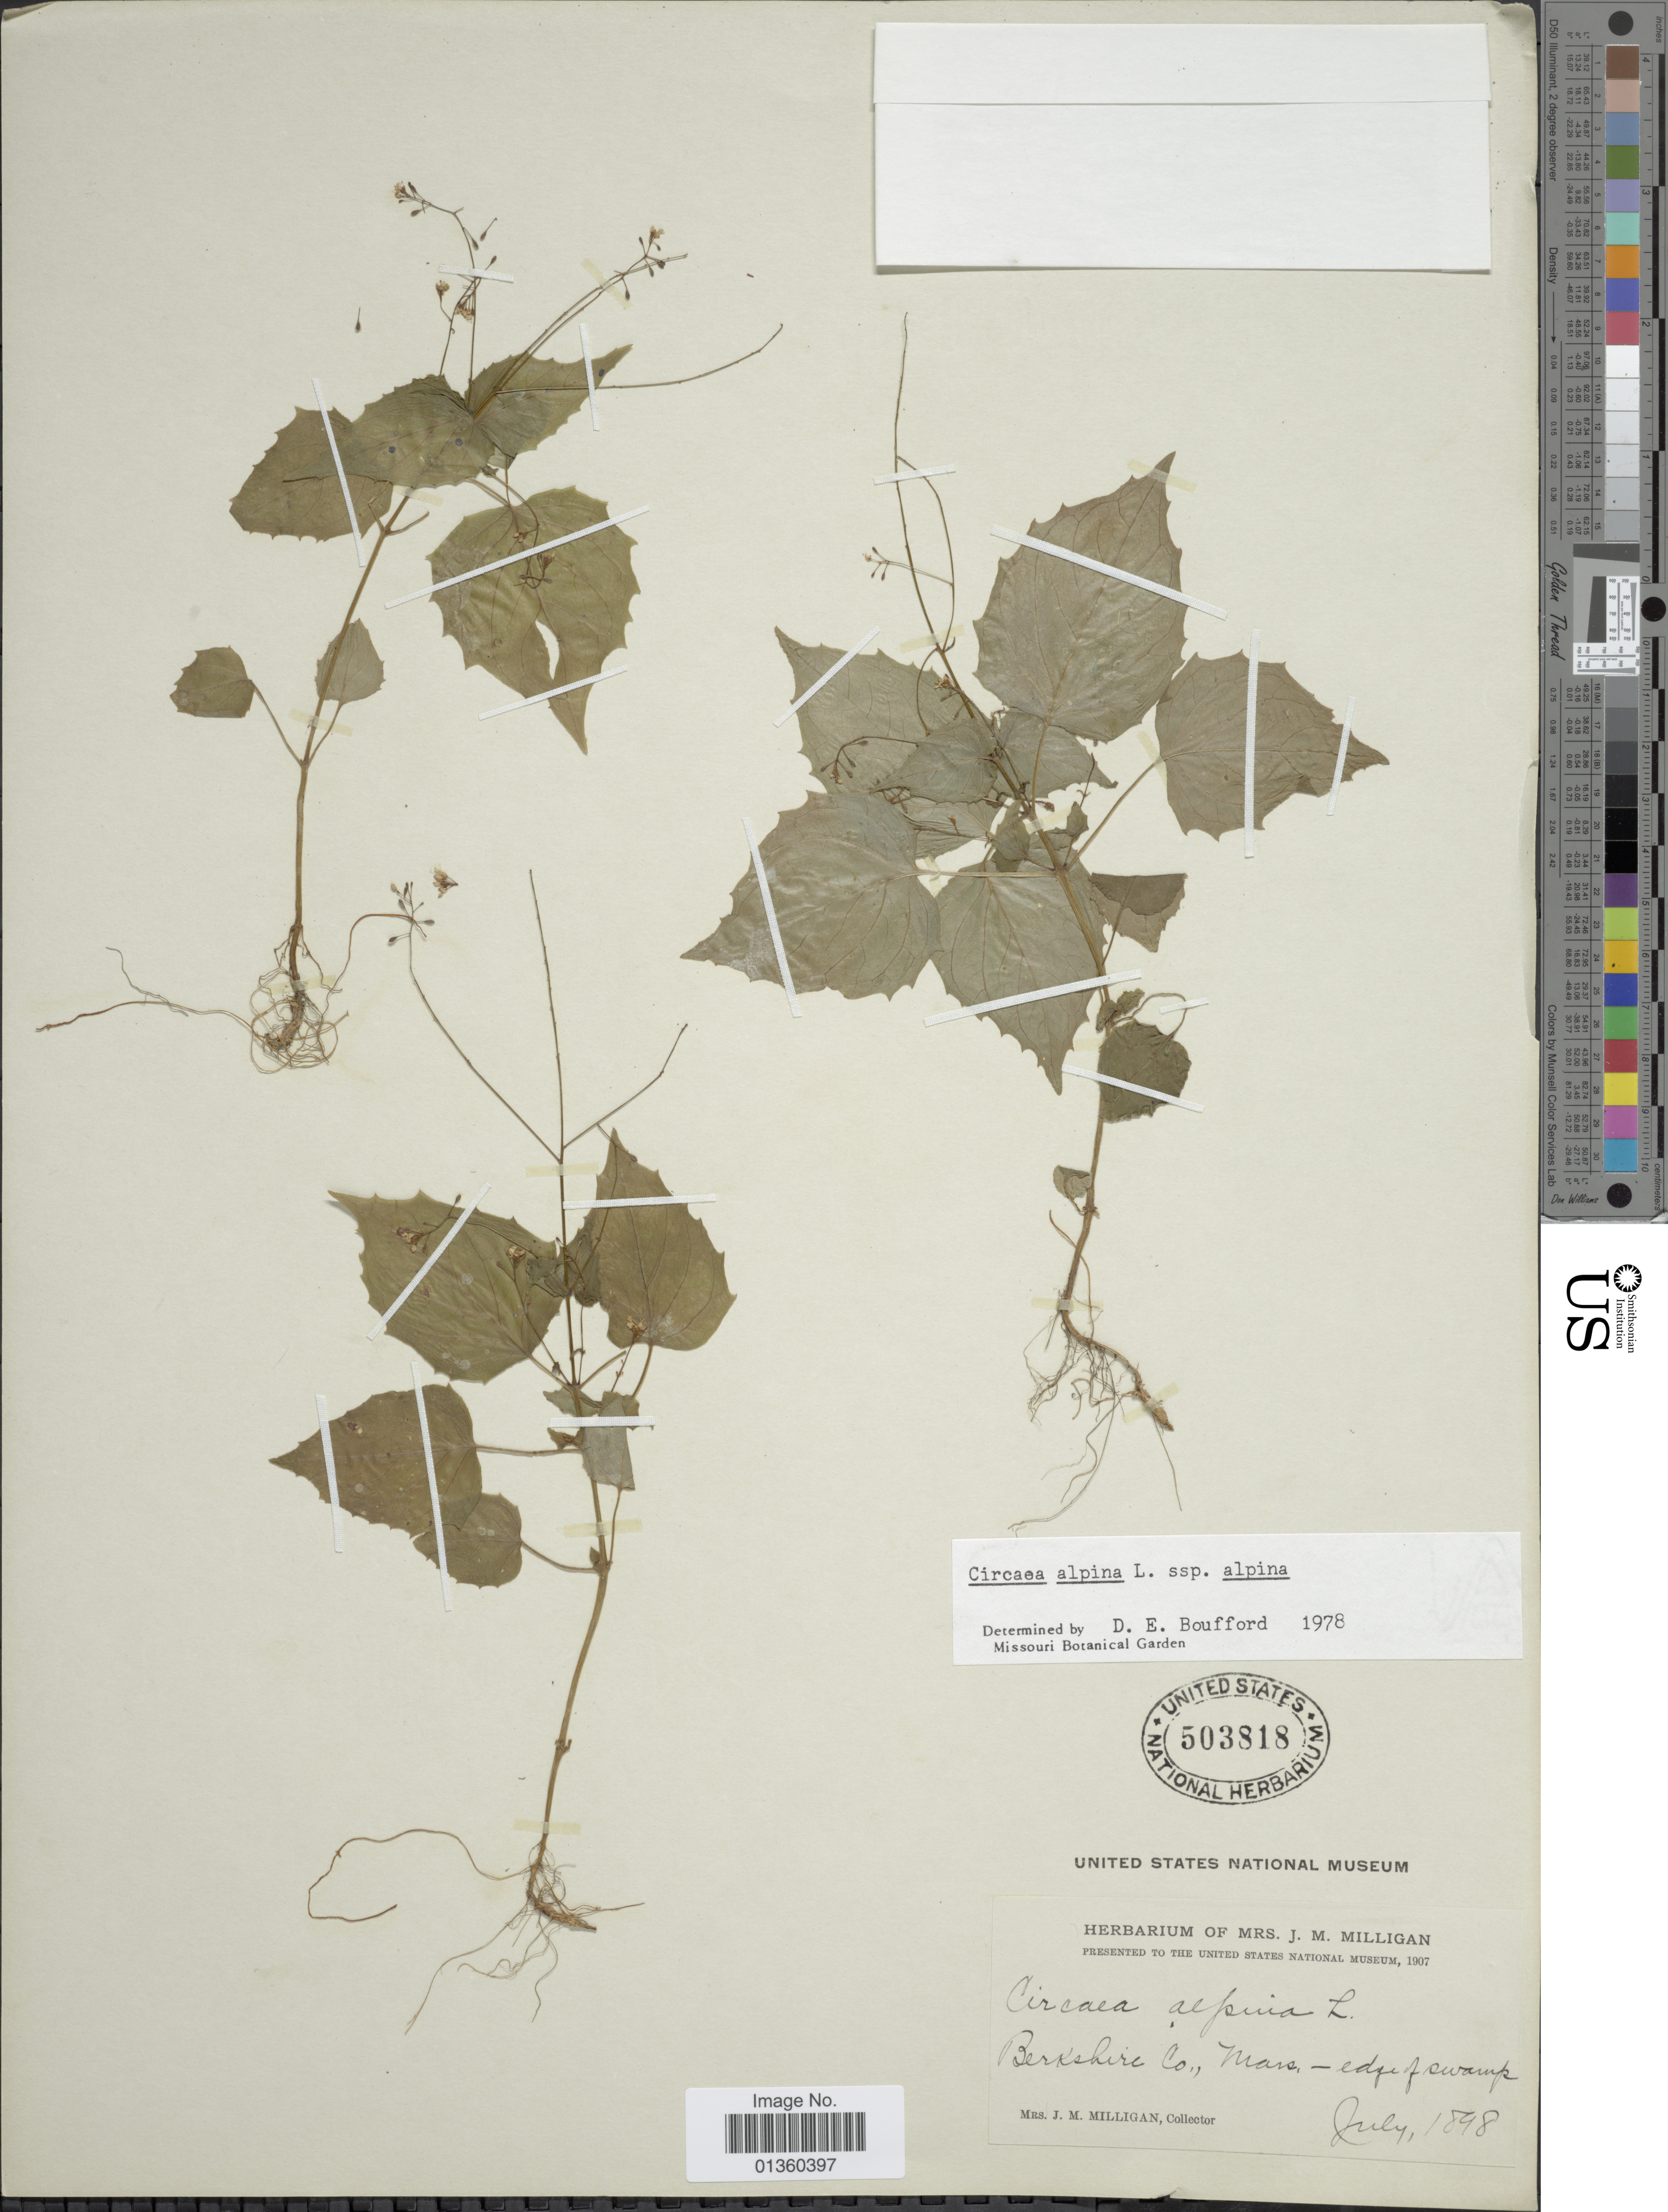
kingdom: Plantae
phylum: Tracheophyta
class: Magnoliopsida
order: Myrtales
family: Onagraceae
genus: Circaea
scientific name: Circaea alpina subsp. alpina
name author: L.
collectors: J. M. Milligan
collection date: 1898-07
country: United States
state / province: Massachusetts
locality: Berkshire Co.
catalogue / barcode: US 503818